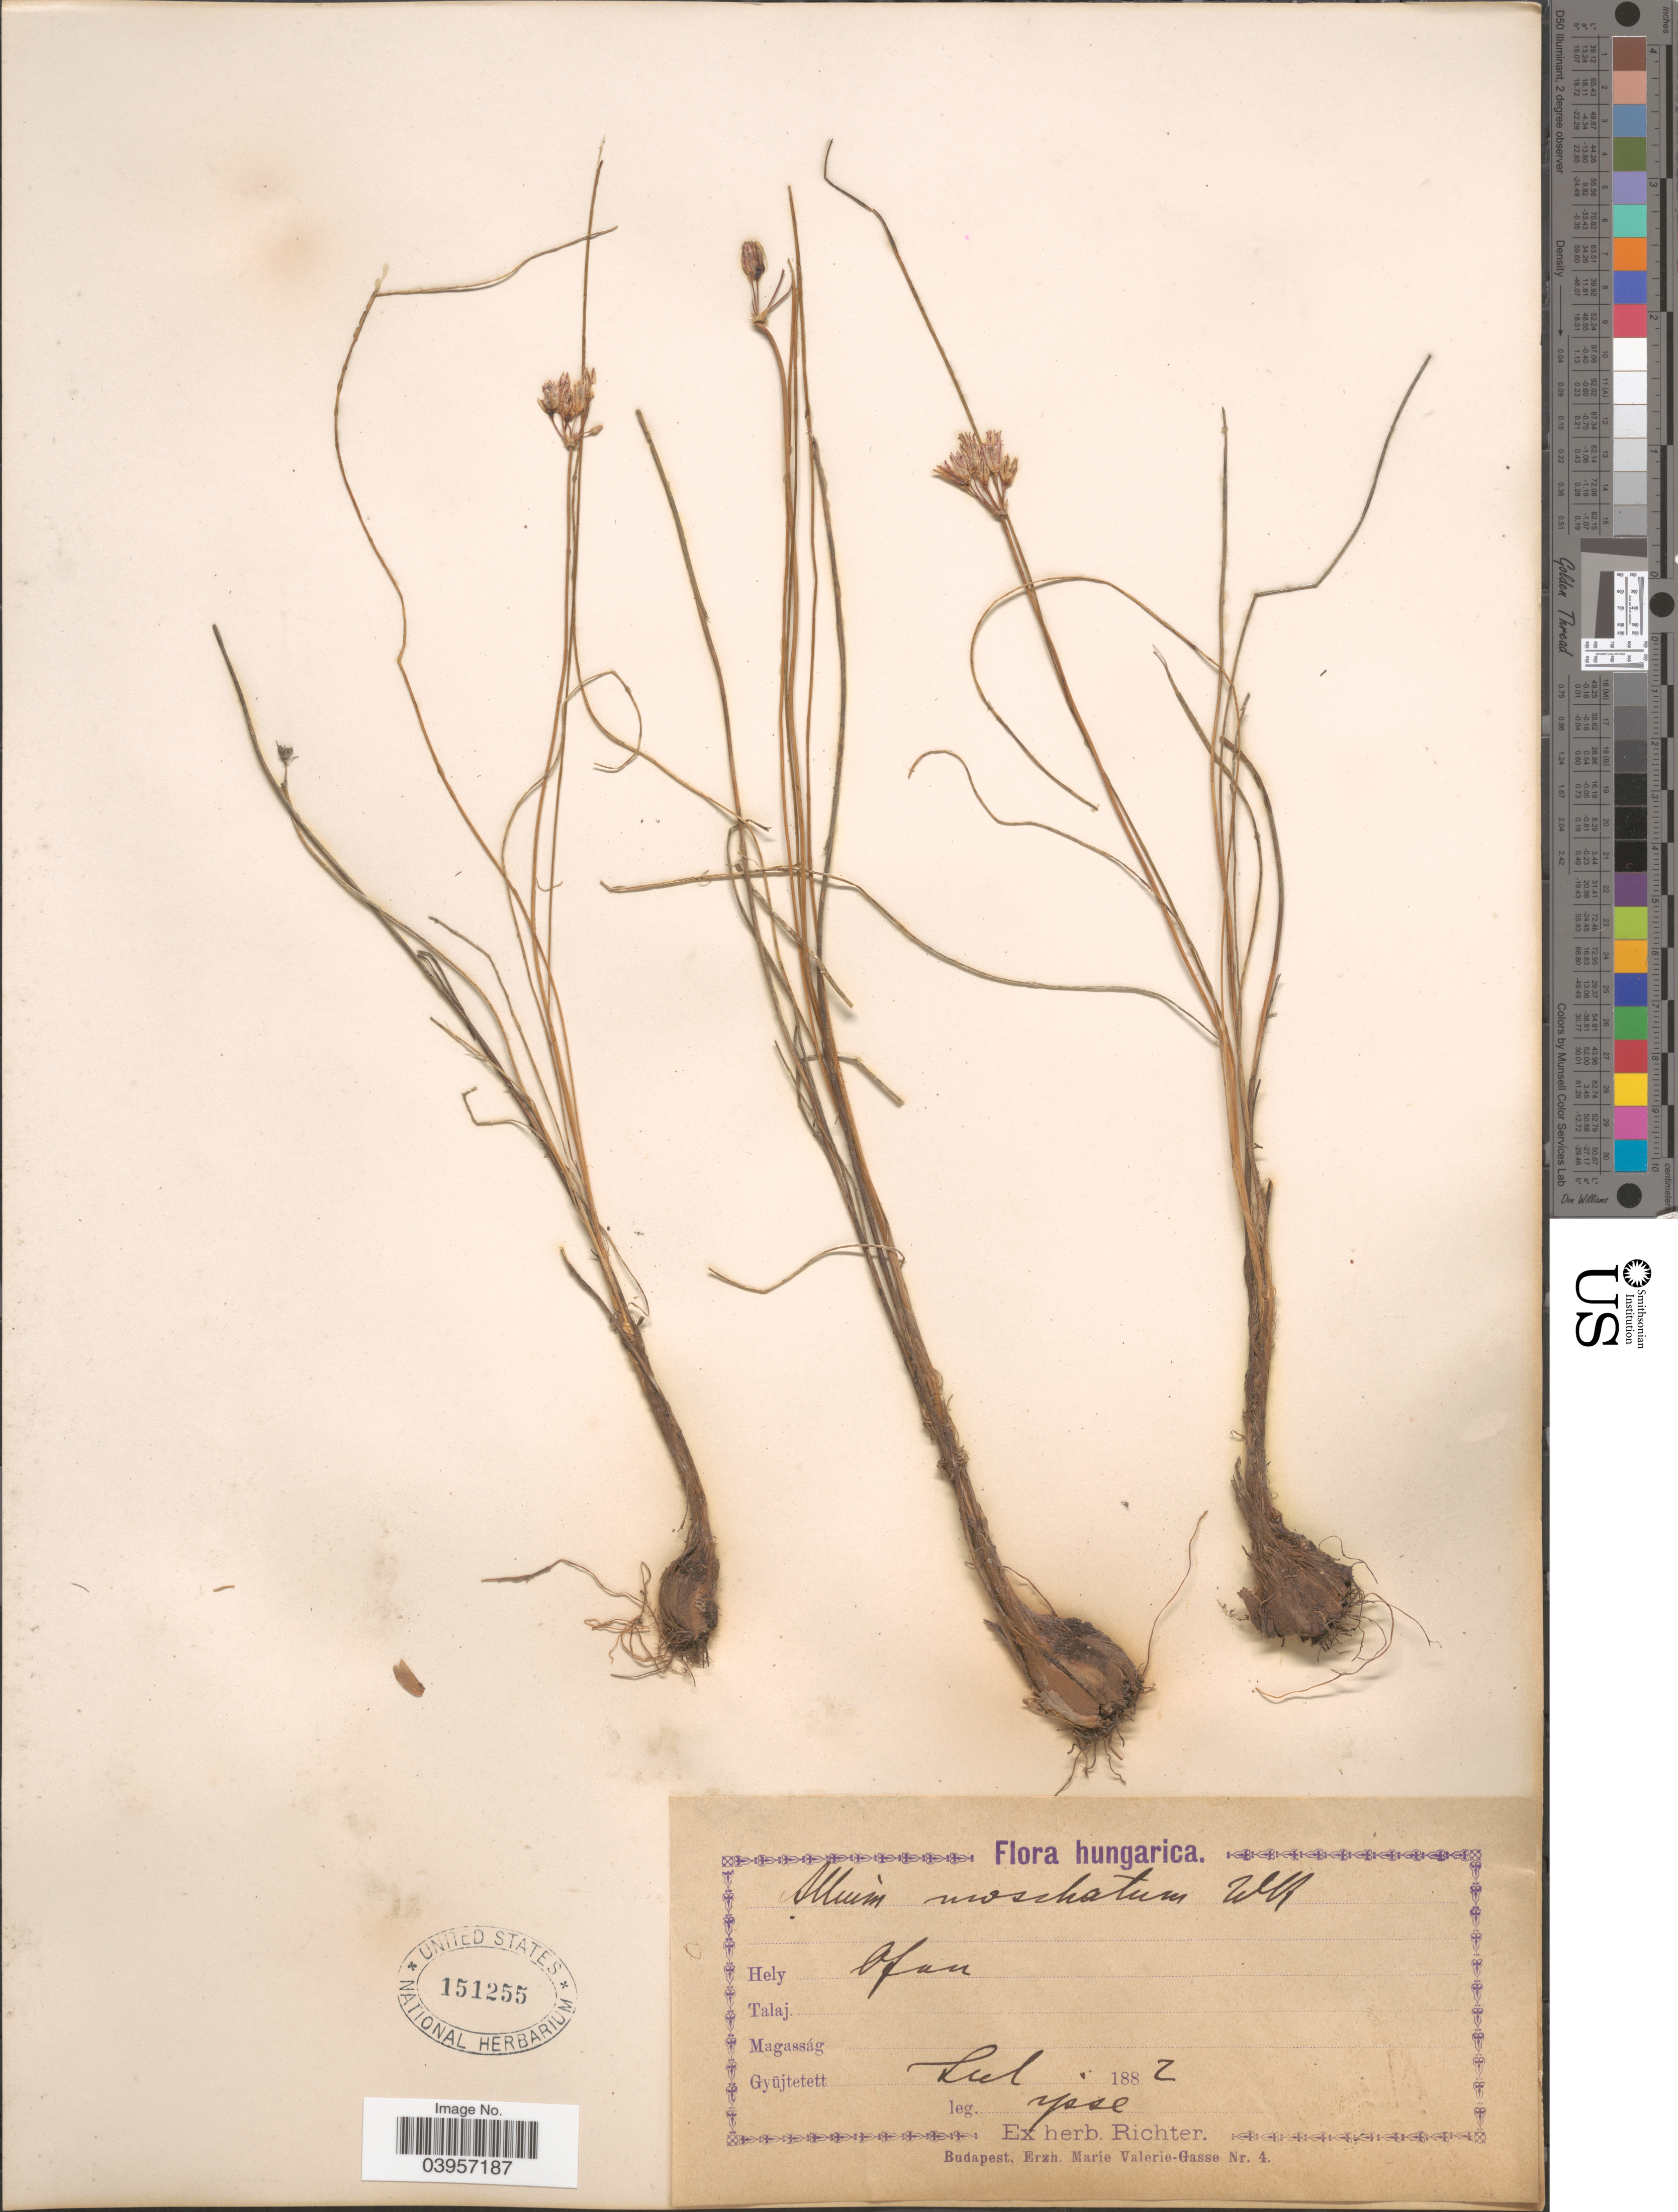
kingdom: Plantae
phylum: Tracheophyta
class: Liliopsida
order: Asparagales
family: Amaryllidaceae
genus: Allium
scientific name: Allium moschatum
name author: L.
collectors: -- Richter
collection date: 1882-07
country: Hungary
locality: Hungarica. Ofan.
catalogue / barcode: US 151255